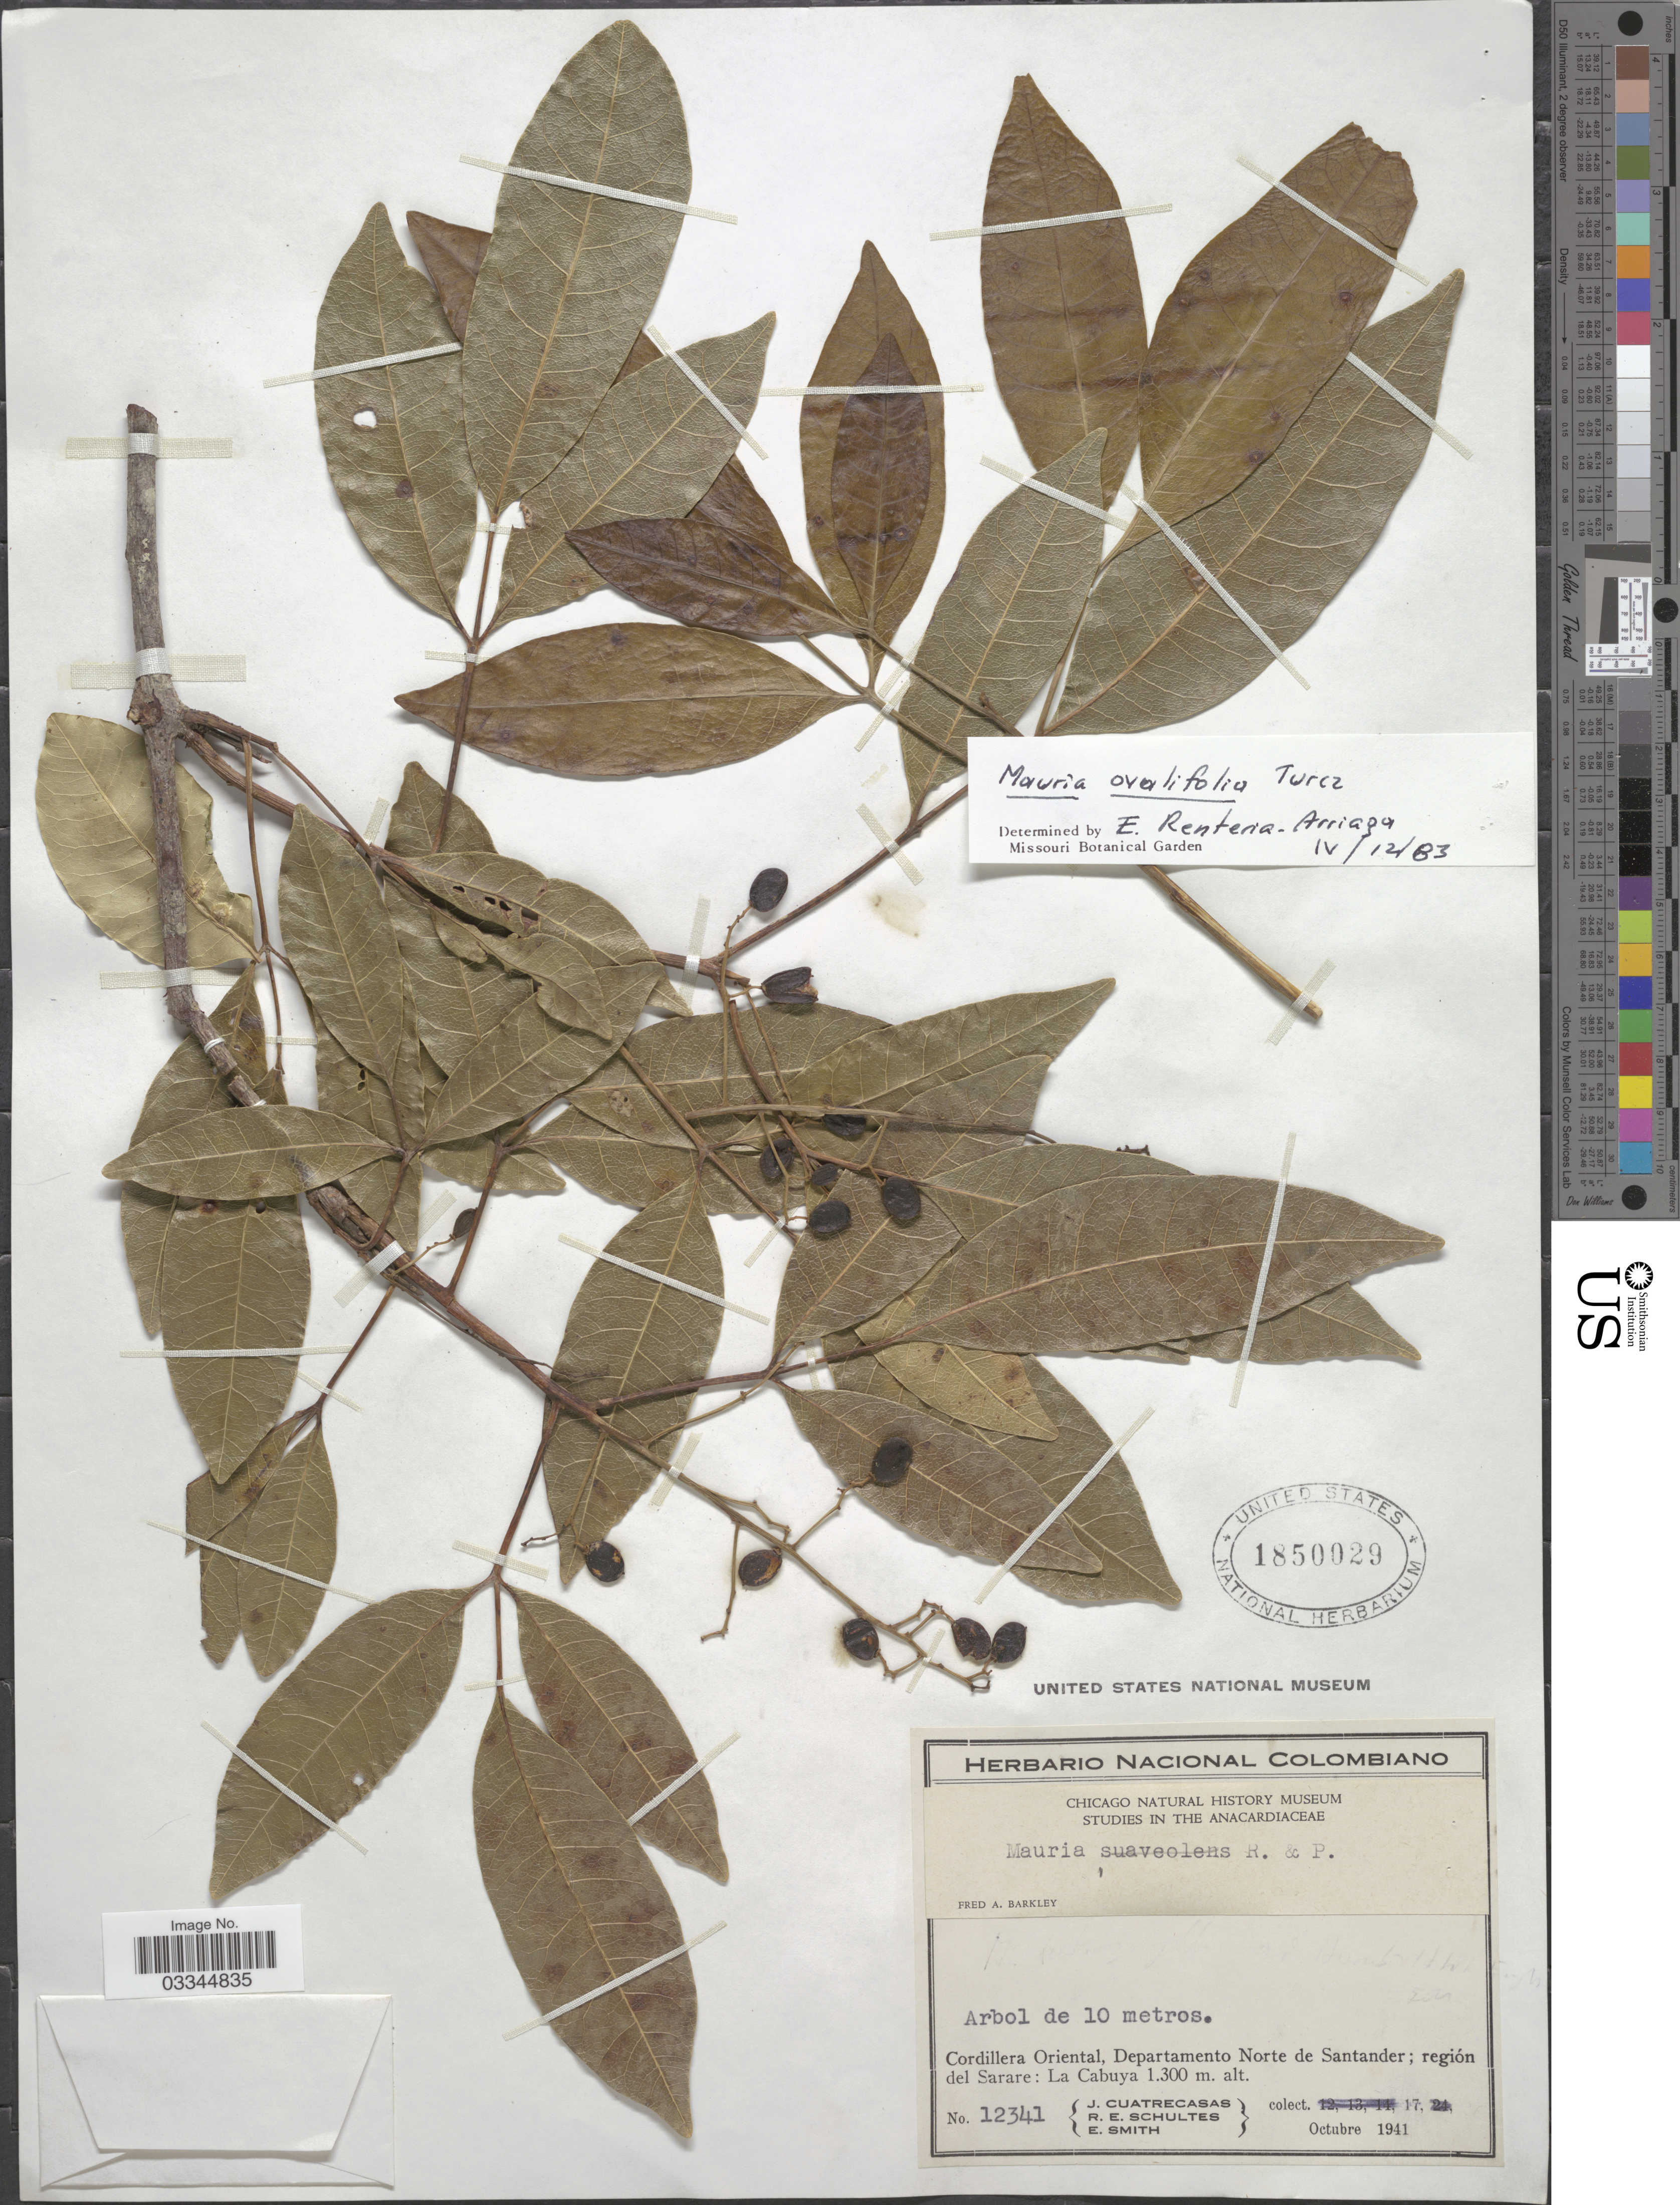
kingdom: Plantae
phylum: Tracheophyta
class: Magnoliopsida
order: Sapindales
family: Anacardiaceae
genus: Mauria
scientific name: Mauria ovalifolia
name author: Turcz.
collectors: J. Cuatrecasas, R. E. Schultes & E. Smith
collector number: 12341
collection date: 1941-10-17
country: Colombia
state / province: Norte de Santander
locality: Cordillera Oriental Departamento Norte de Santander; región del Sarare: La Cabuya.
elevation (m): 1300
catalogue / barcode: US 1850029